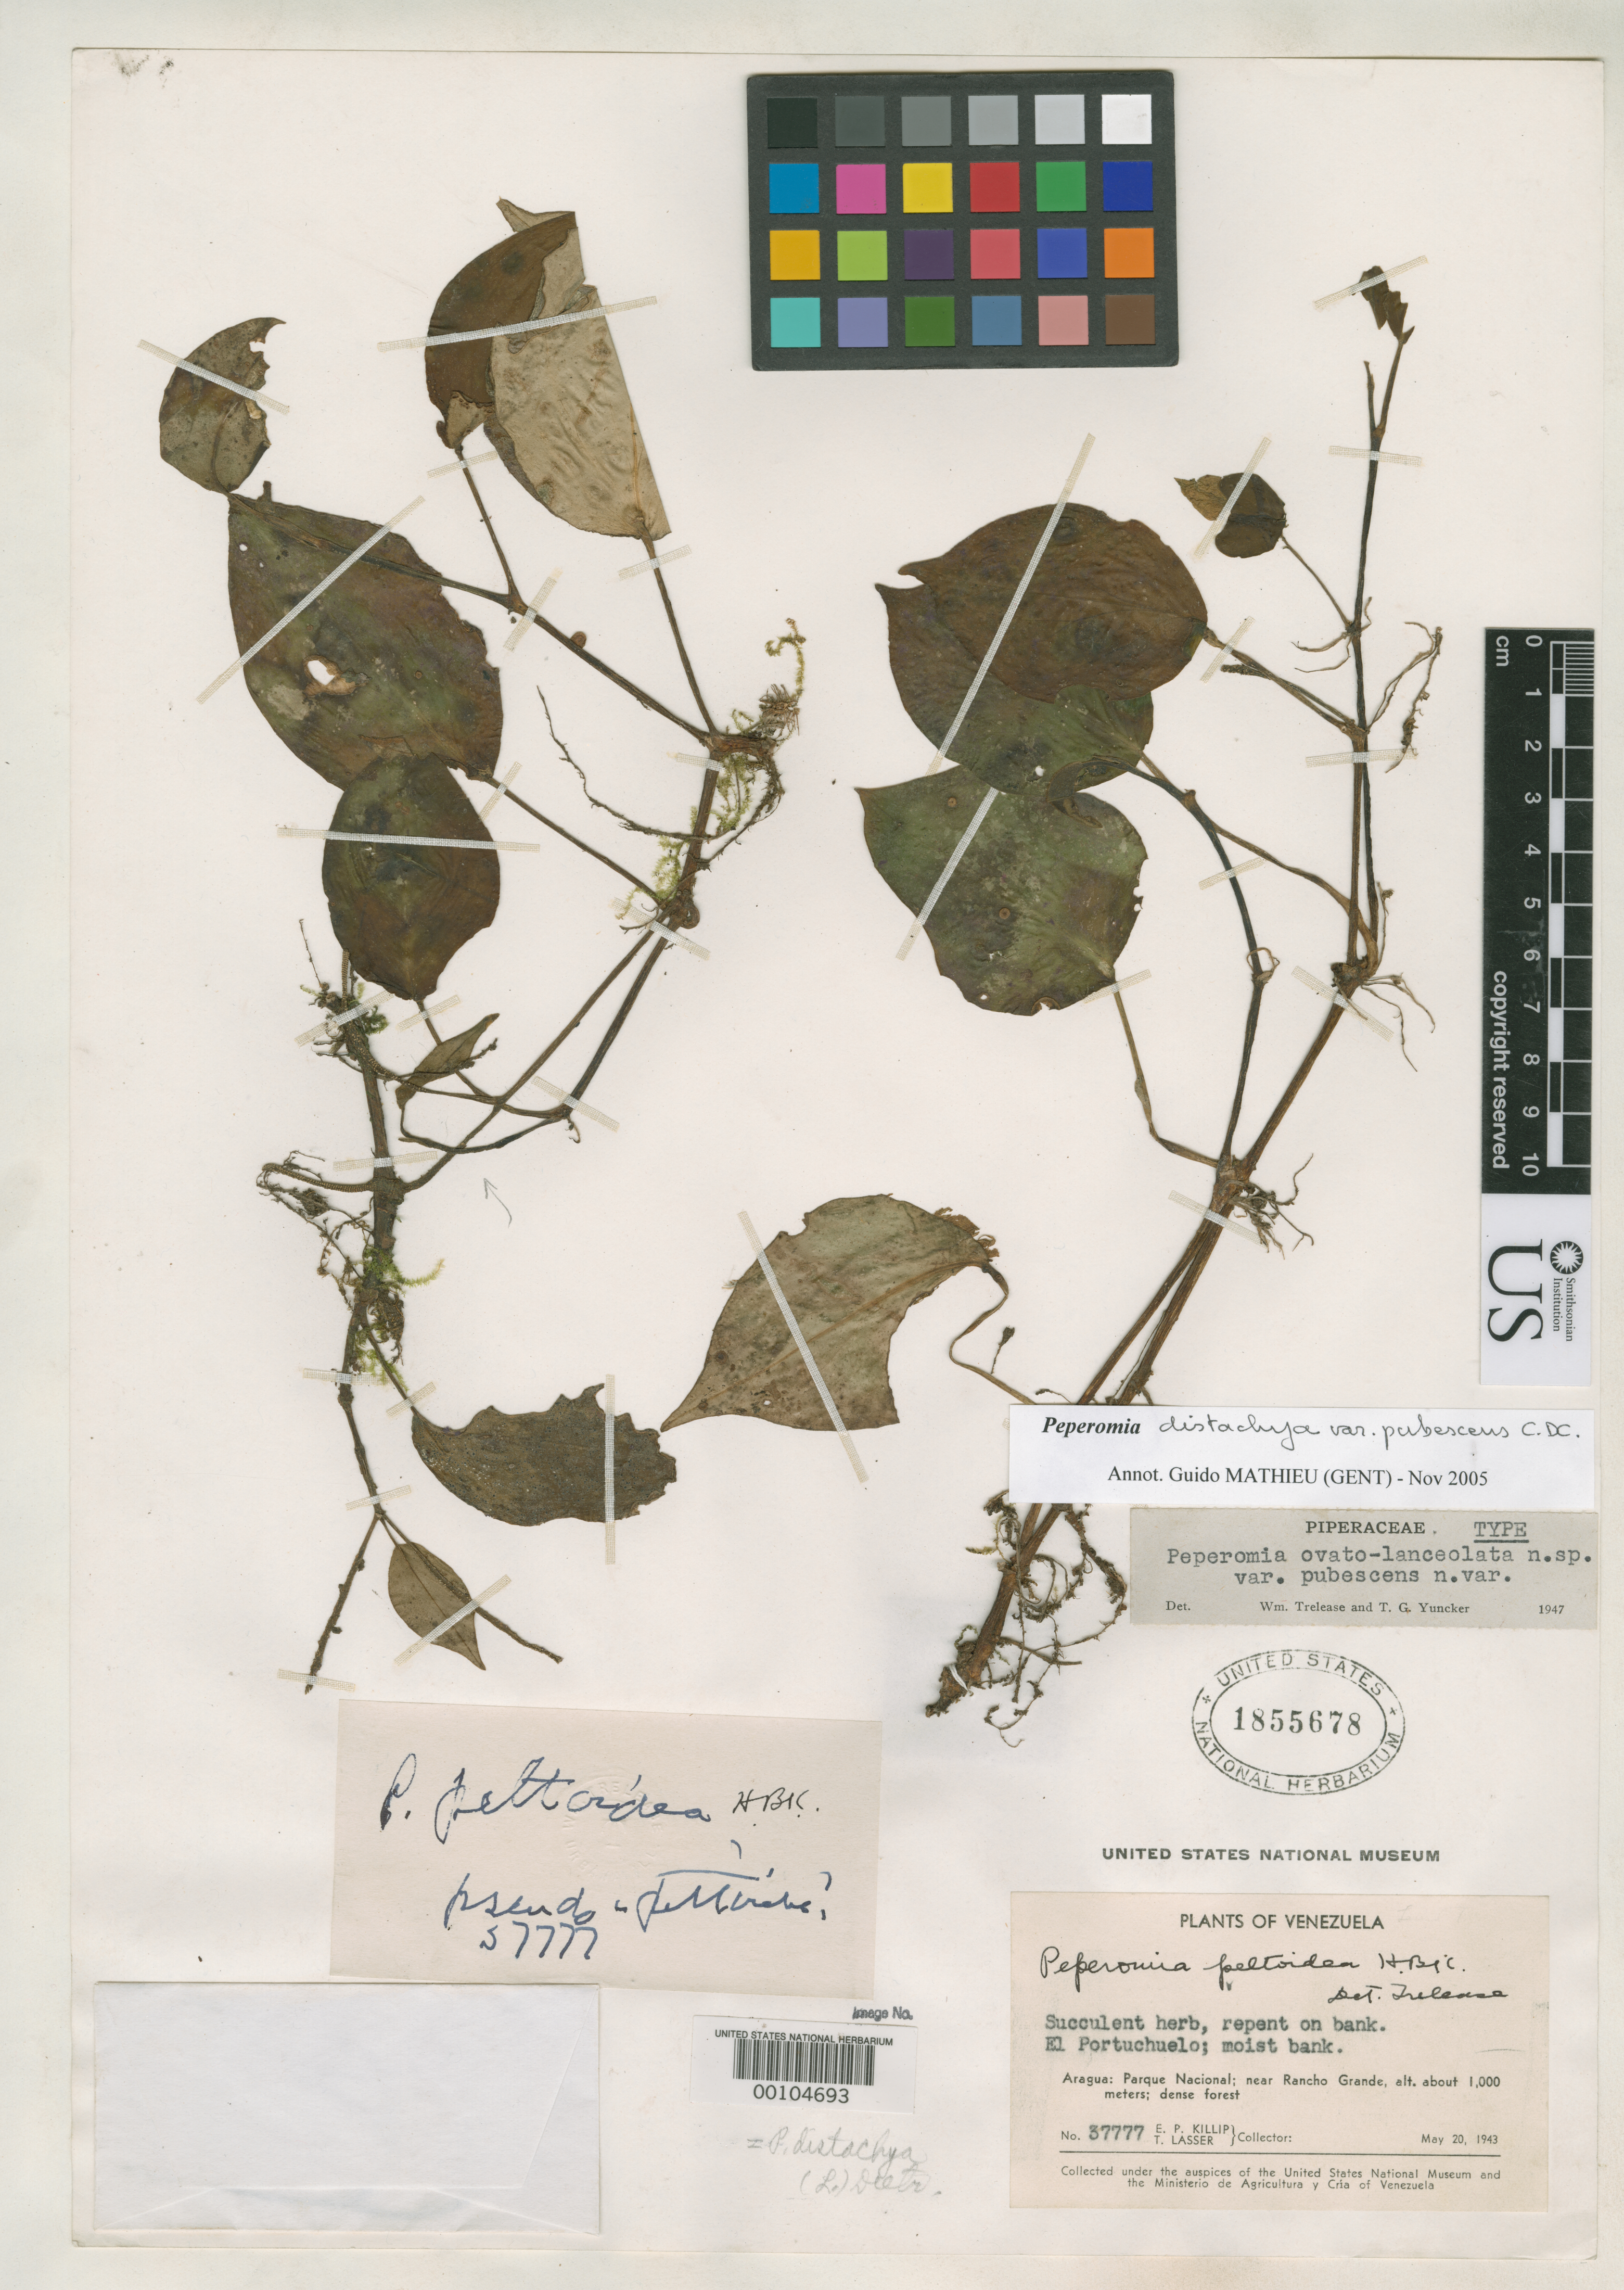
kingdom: Plantae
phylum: Tracheophyta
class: Magnoliopsida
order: Piperales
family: Piperaceae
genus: Peperomia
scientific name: Peperomia ovatolanceolata var. pubescens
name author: Trel. & Yunck.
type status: Holotype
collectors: E. P. Killip & T. Lasser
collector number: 37777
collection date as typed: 20 May 1943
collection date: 1943-05-20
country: Venezuela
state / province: Aragua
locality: Parque Nacional, El Portachuelo, near Rancho Grande.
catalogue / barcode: US 1855678